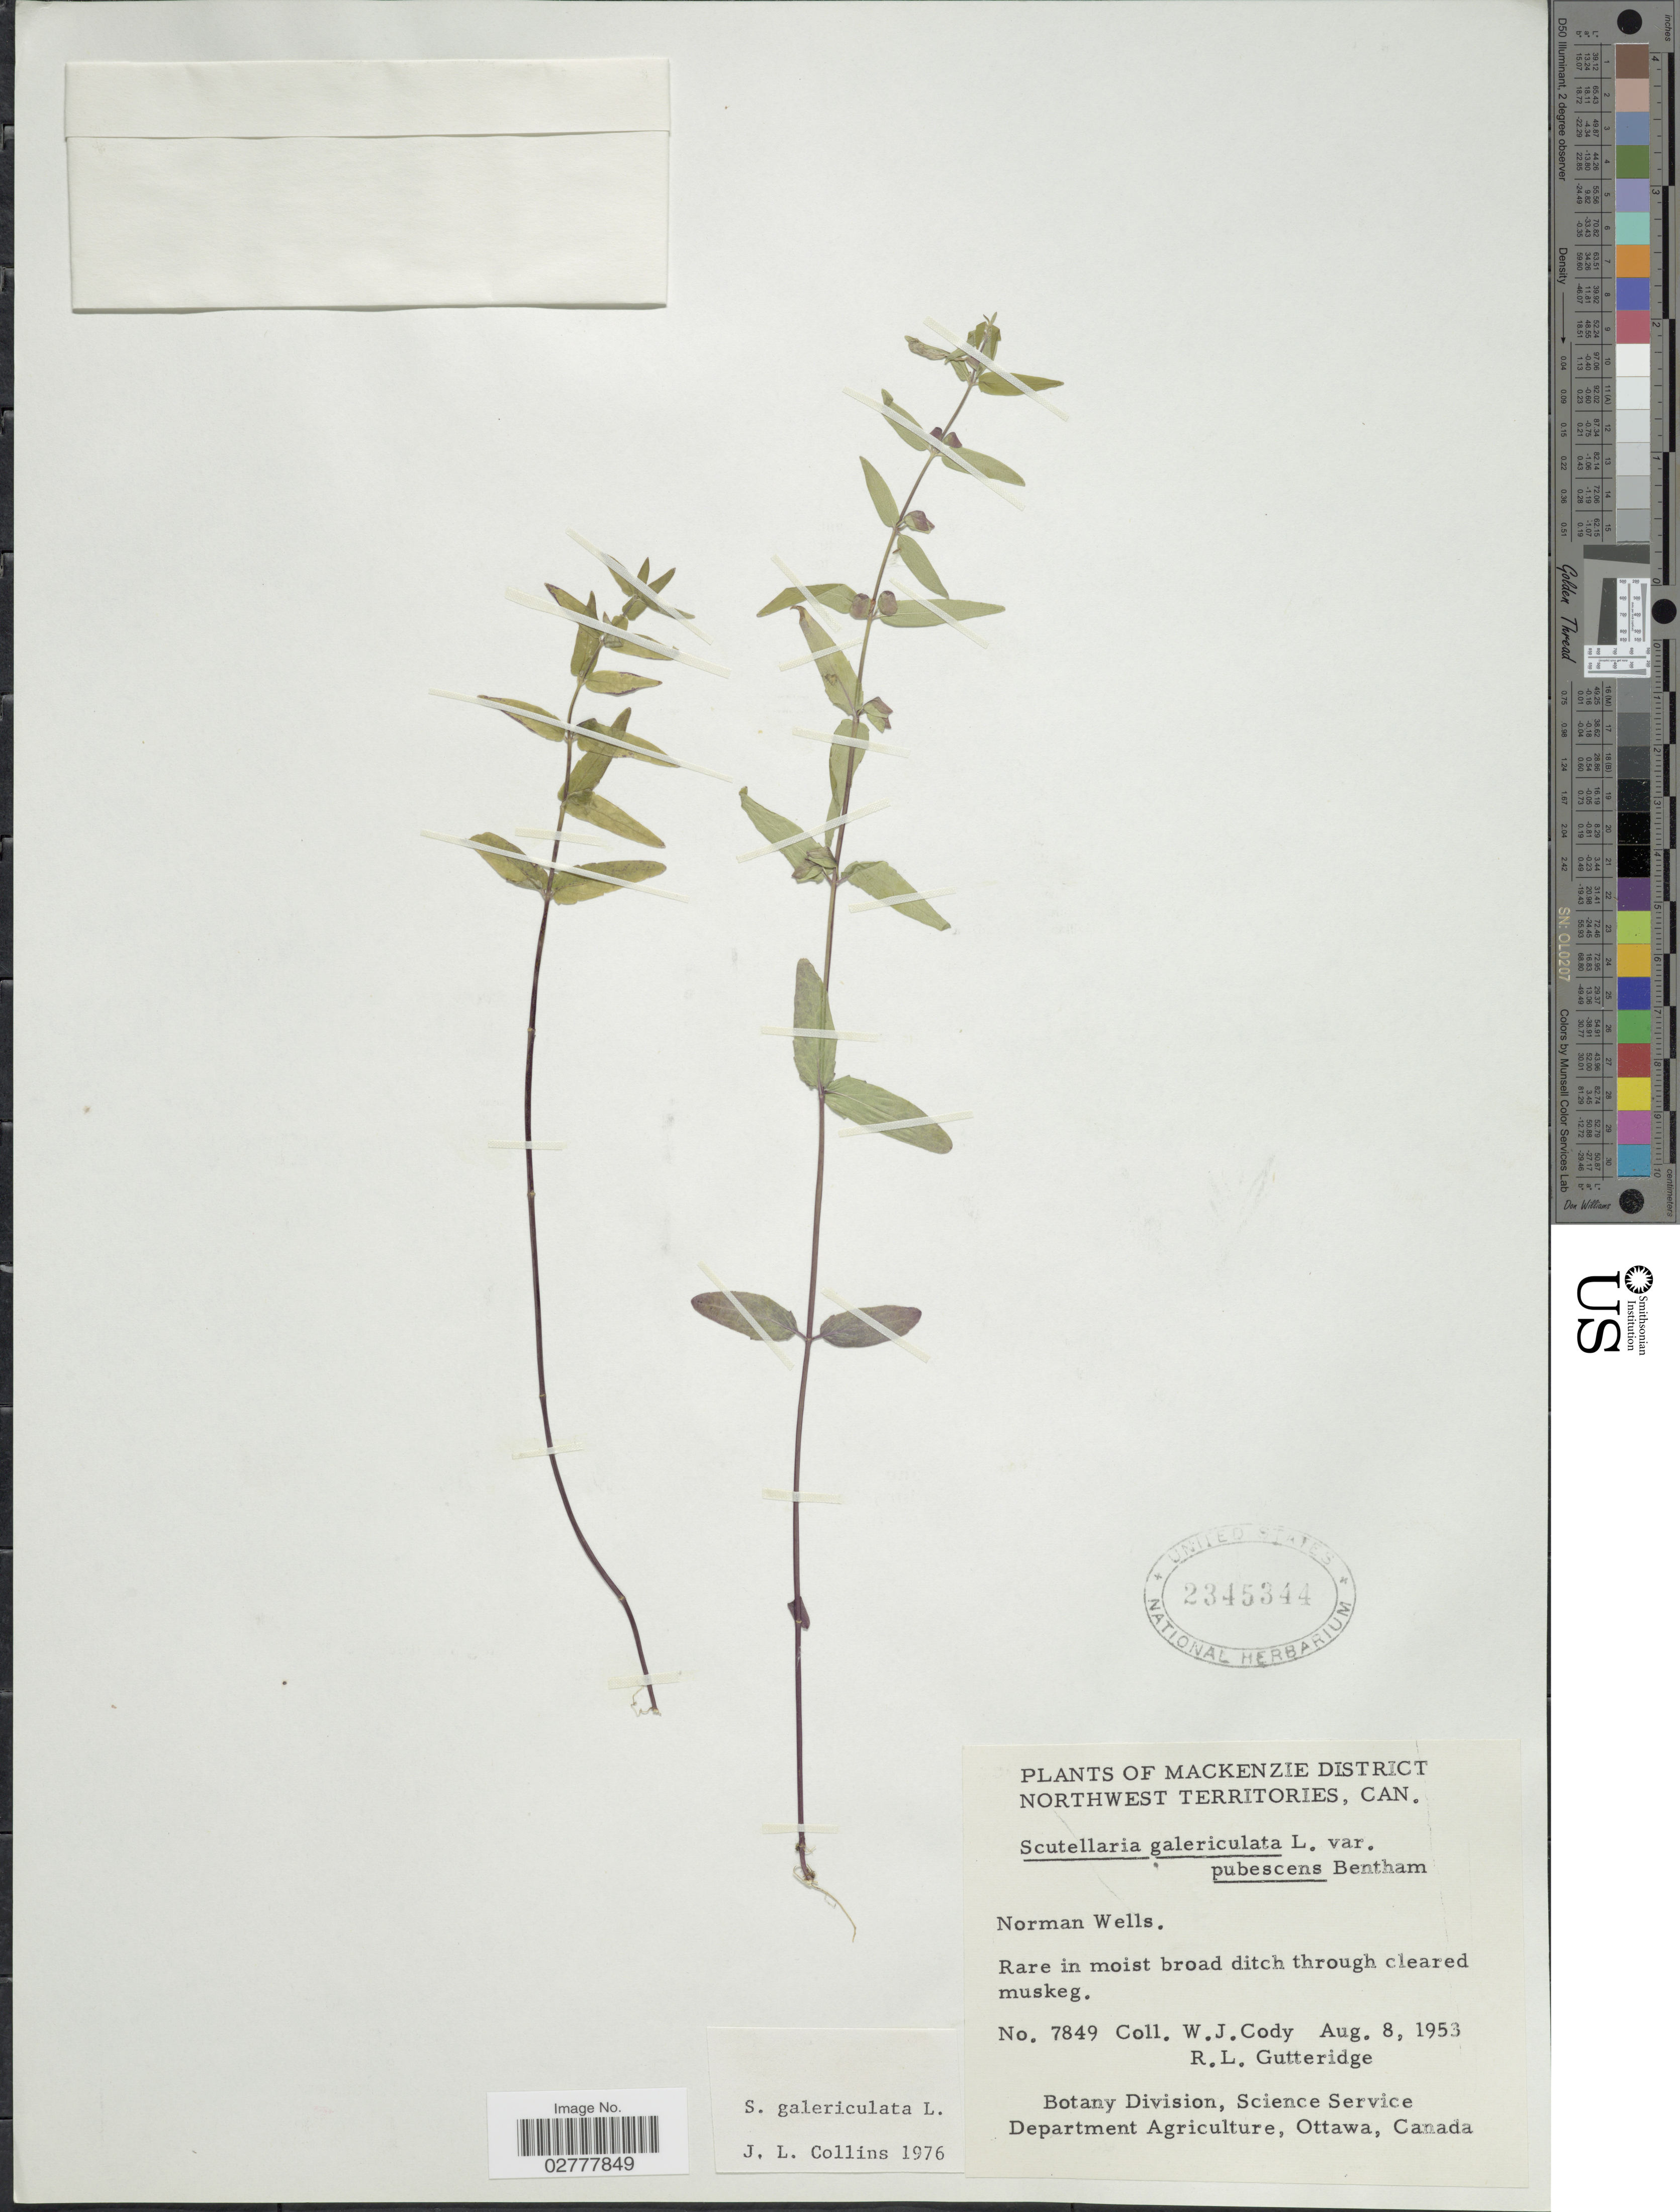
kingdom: Plantae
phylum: Tracheophyta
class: Magnoliopsida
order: Lamiales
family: Lamiaceae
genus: Scutellaria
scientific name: Scutellaria galericulata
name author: L.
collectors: W. Cody & R. Gutteridge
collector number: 7849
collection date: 1953-08-08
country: Canada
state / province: Northwest Territories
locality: Mackenzie District. Norman Wells.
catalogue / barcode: US 2345344